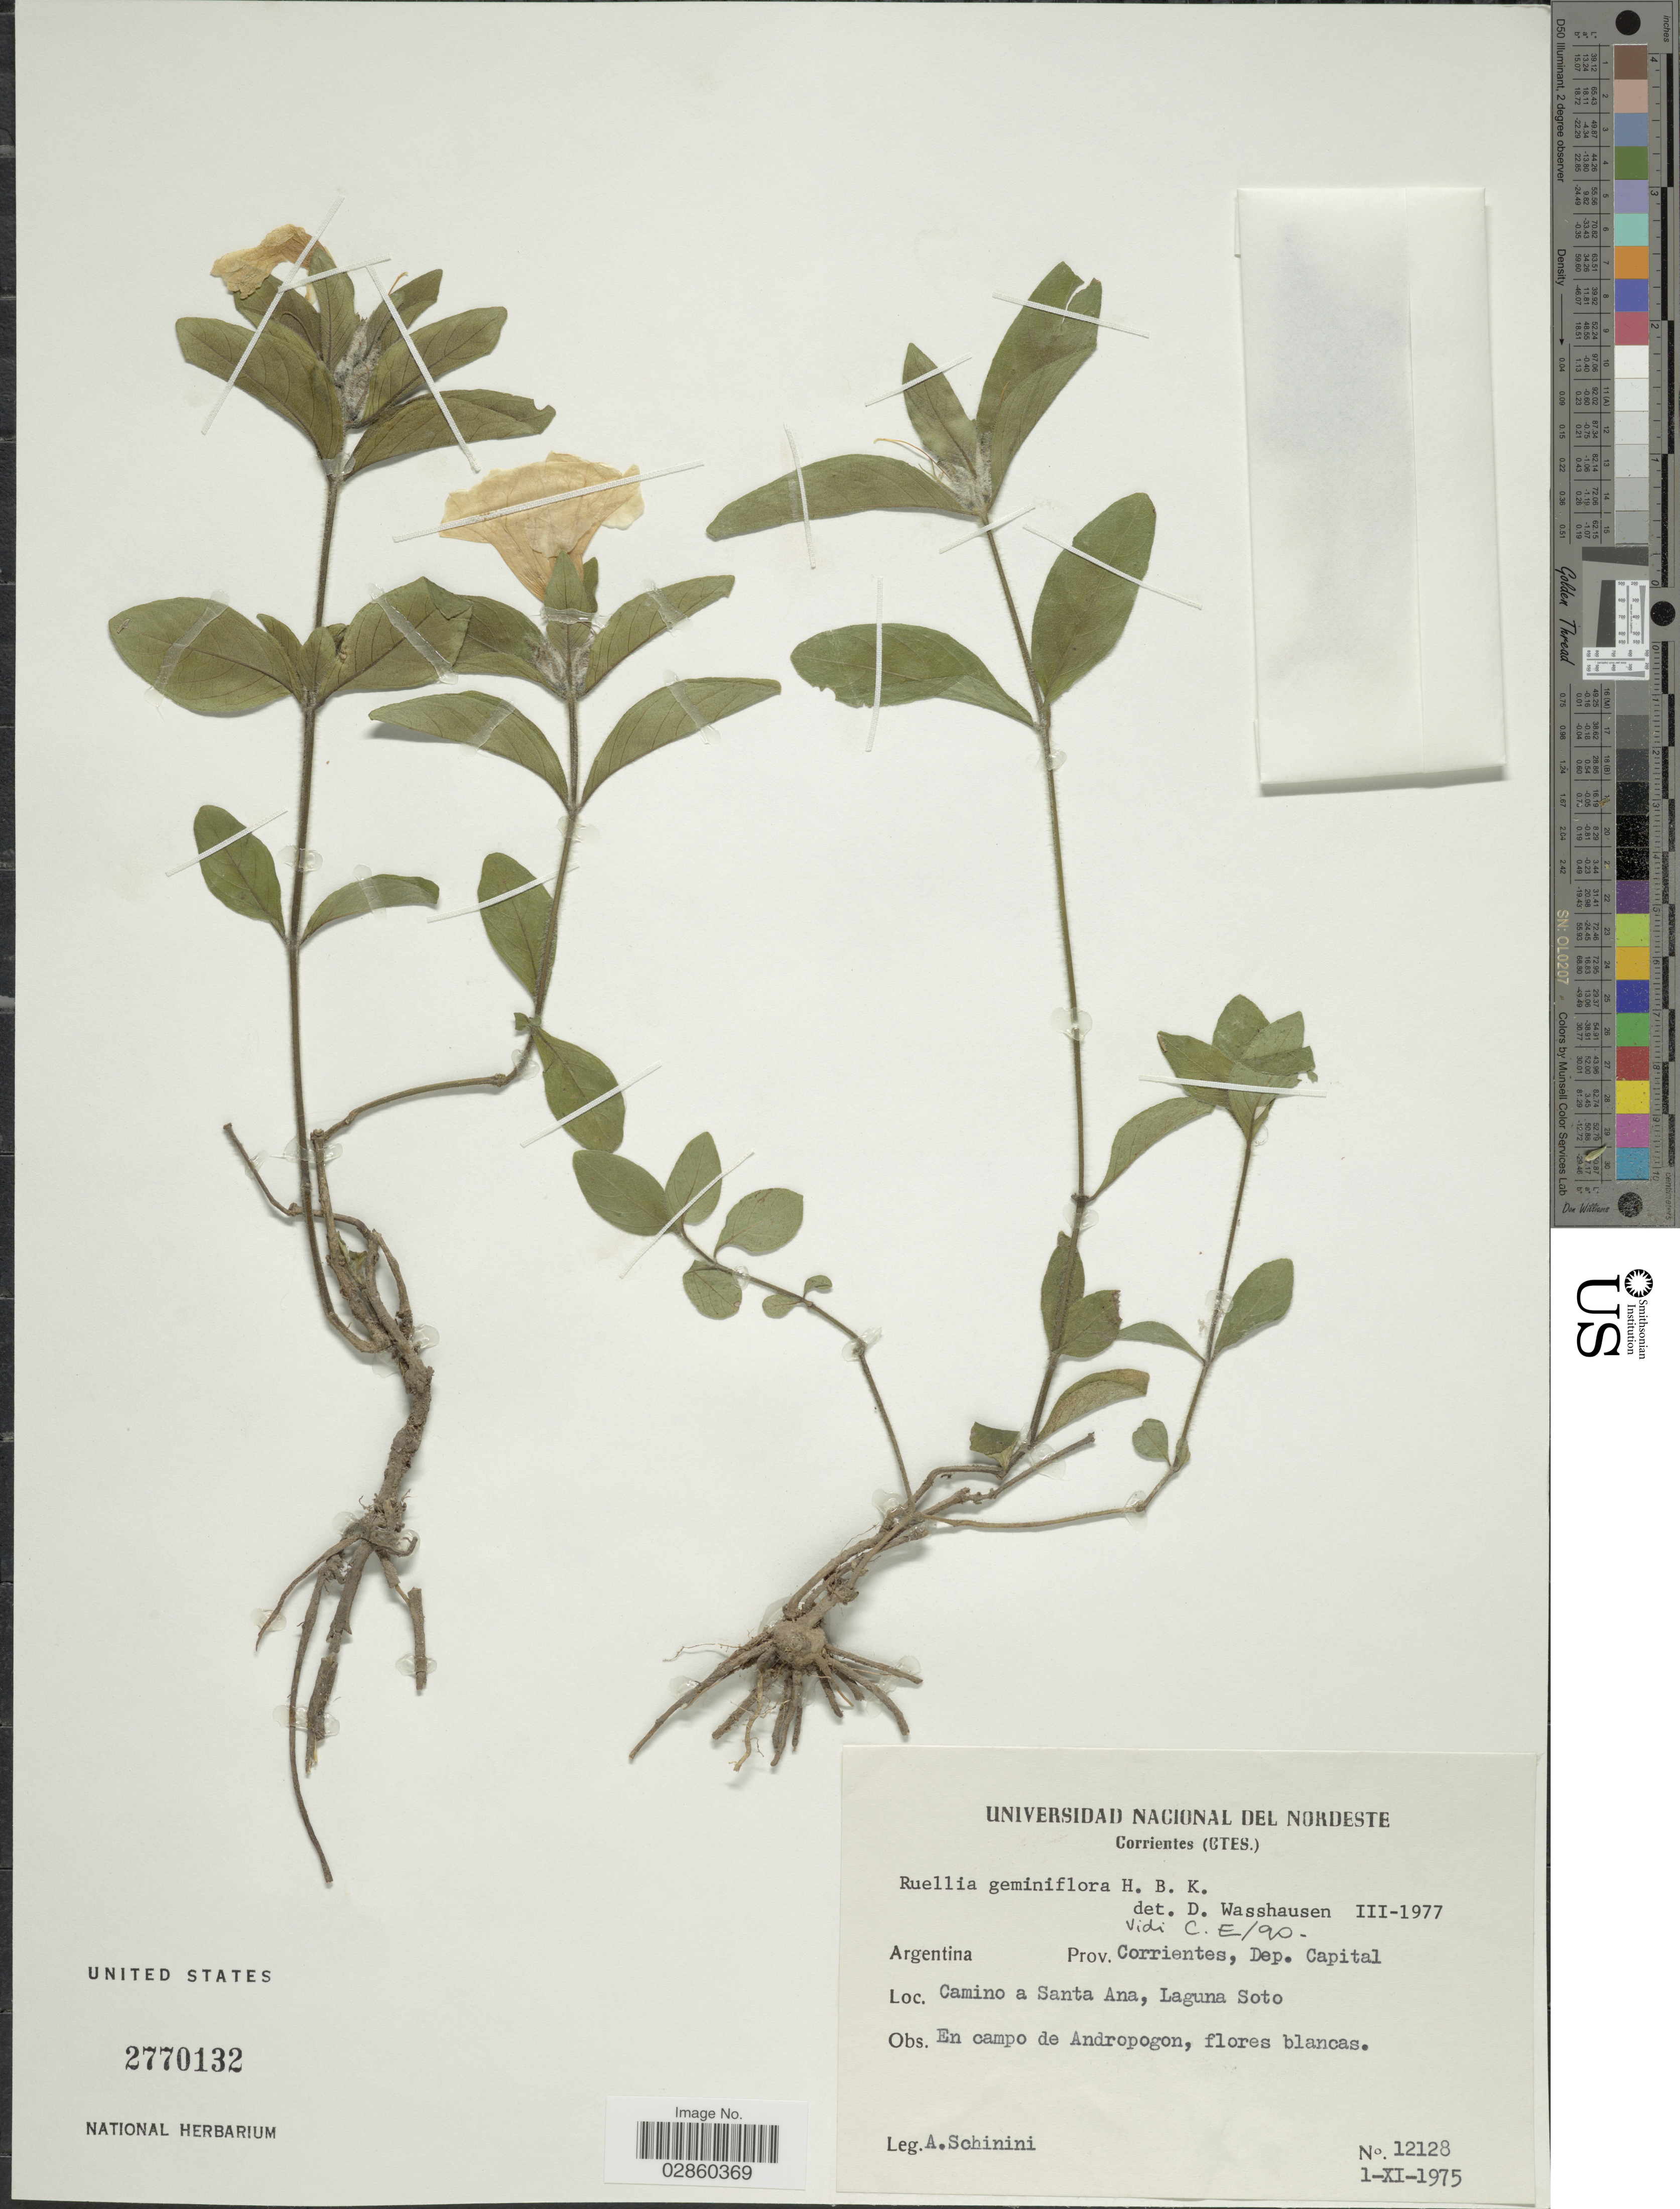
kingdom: Plantae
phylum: Tracheophyta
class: Magnoliopsida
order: Lamiales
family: Acanthaceae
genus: Ruellia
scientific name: Ruellia geminiflora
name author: Kunth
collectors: A. Schinini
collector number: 12128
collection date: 1975-11-01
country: Argentina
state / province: Corrientes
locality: Prov. Corrientes, Dep. Capital. Camino a Santa Ana, Laguna Soto.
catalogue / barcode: US 2770132